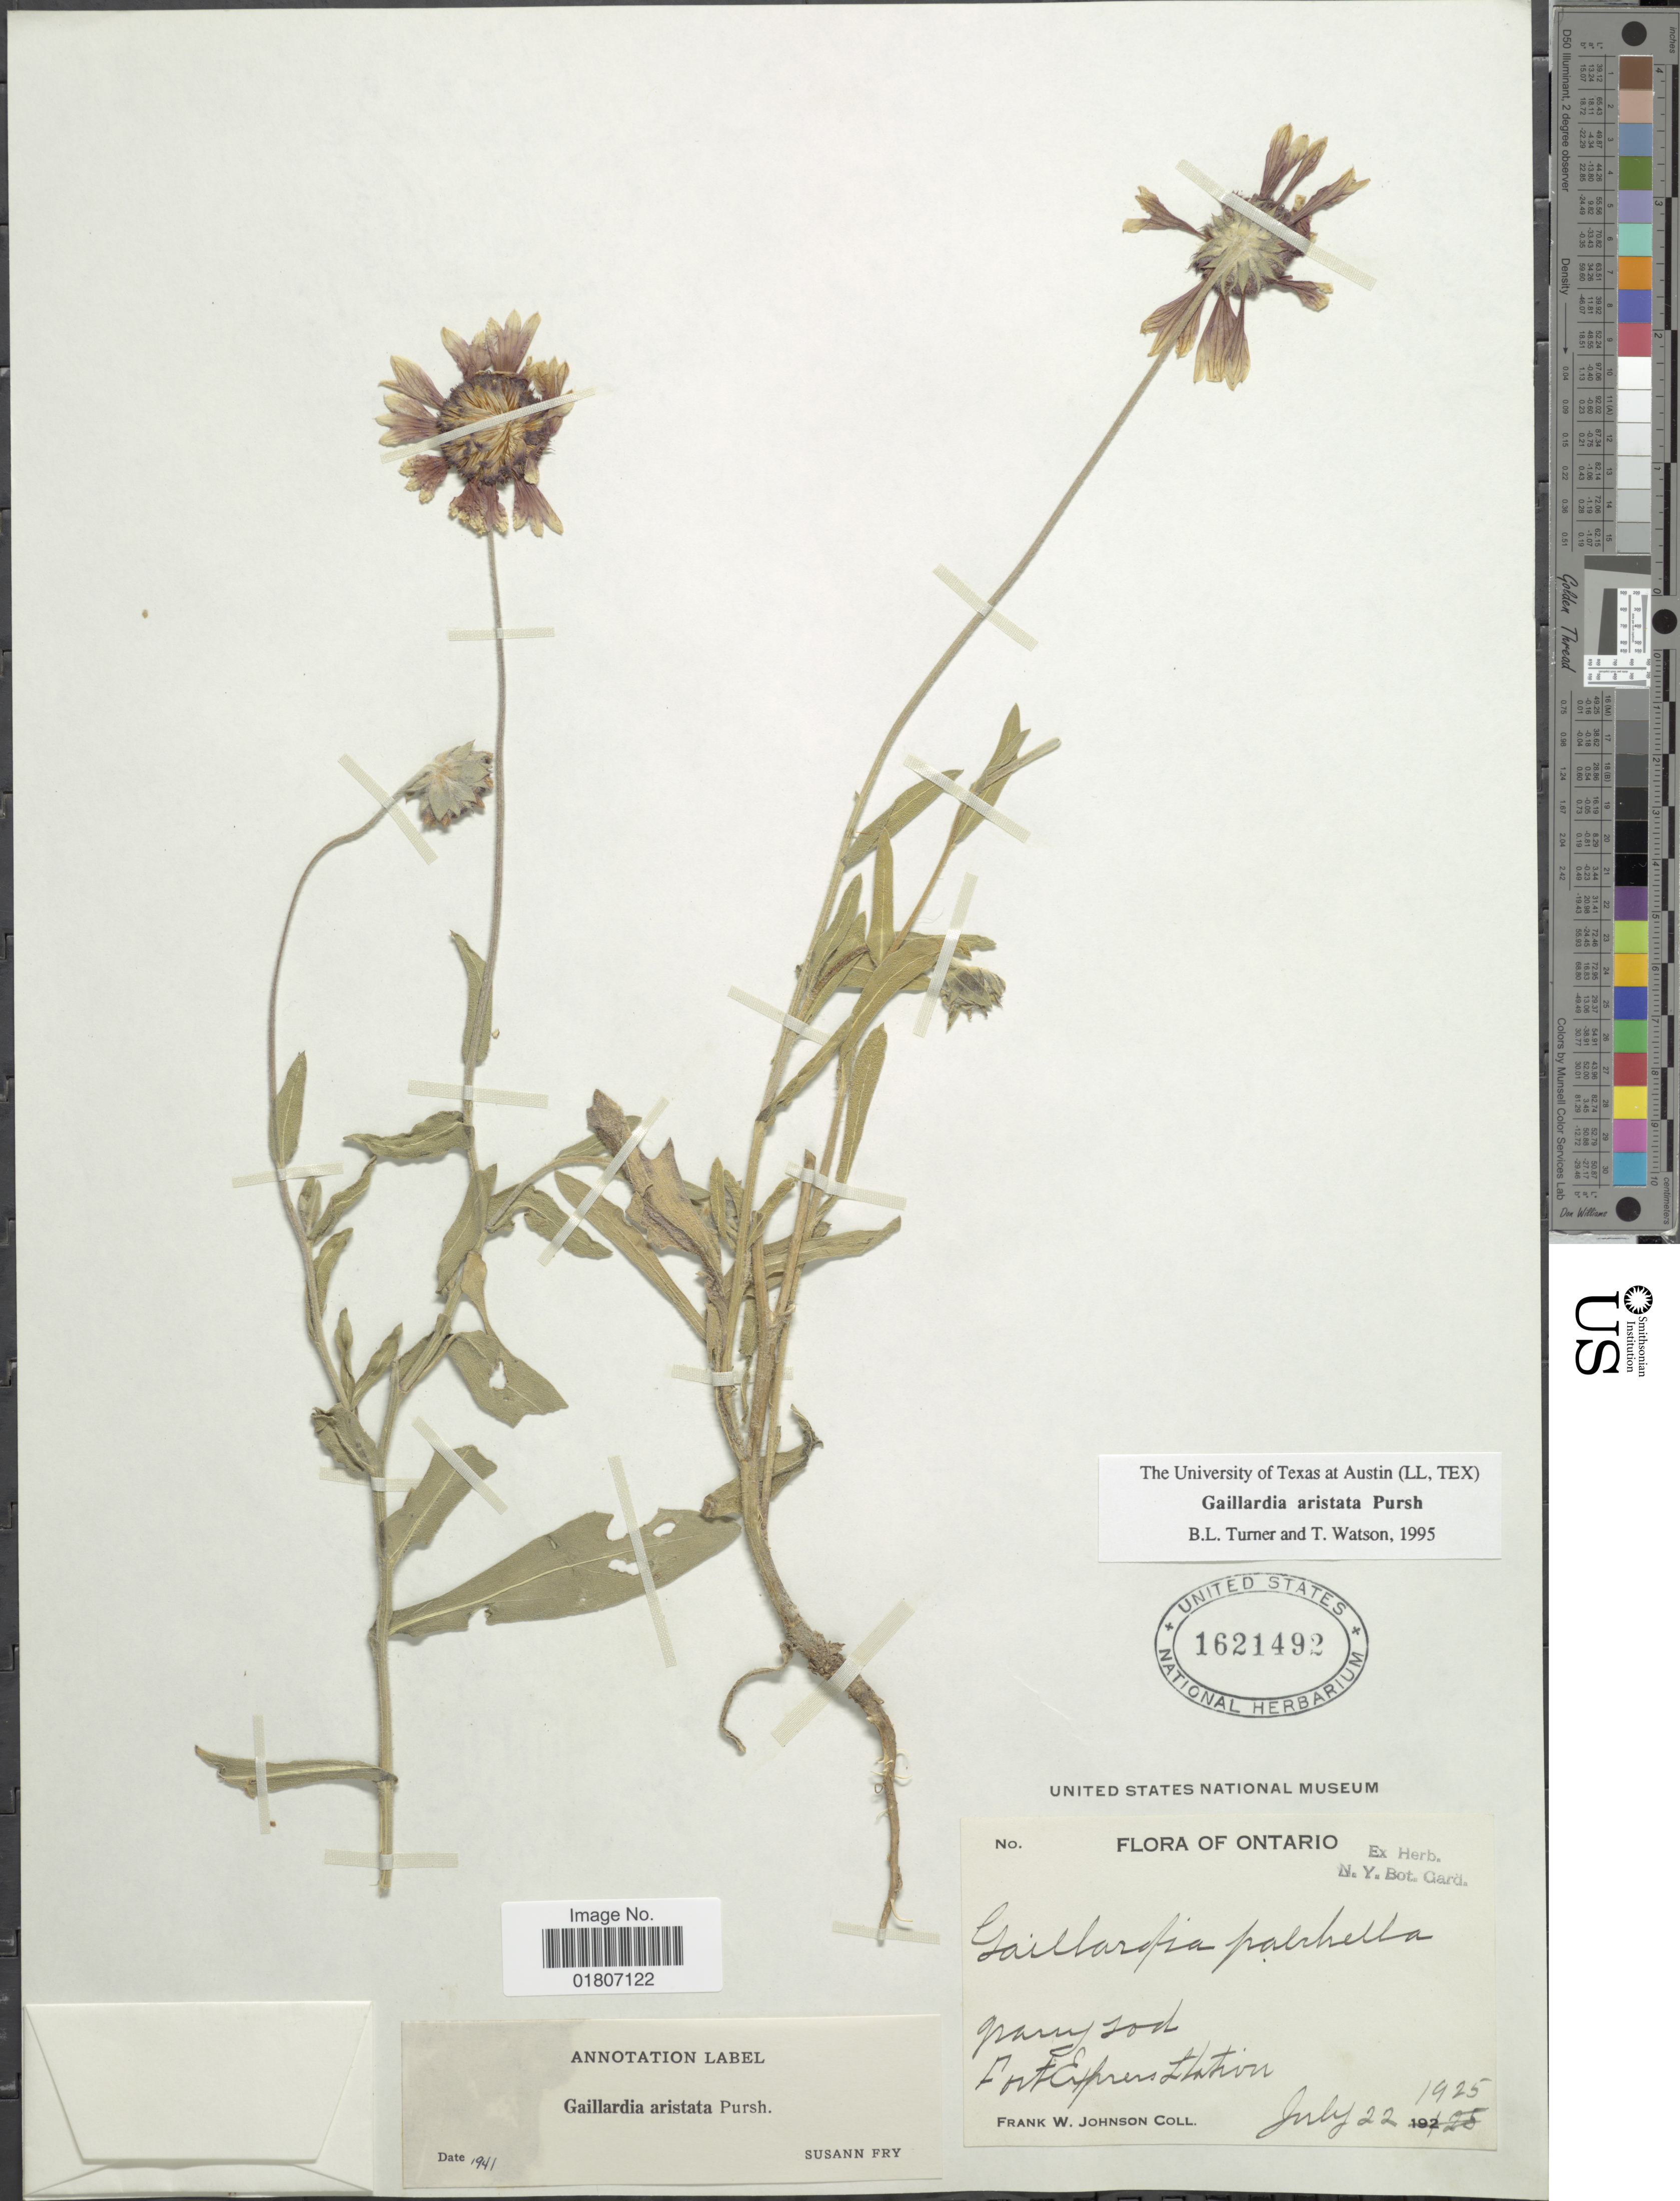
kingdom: Plantae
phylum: Tracheophyta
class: Magnoliopsida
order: Asterales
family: Asteraceae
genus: Gaillardia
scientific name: Gaillardia aristata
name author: Pursh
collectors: F. W. Johnson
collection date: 1925-07-22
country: Canada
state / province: Ontario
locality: Fort Express Station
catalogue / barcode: US 1621492